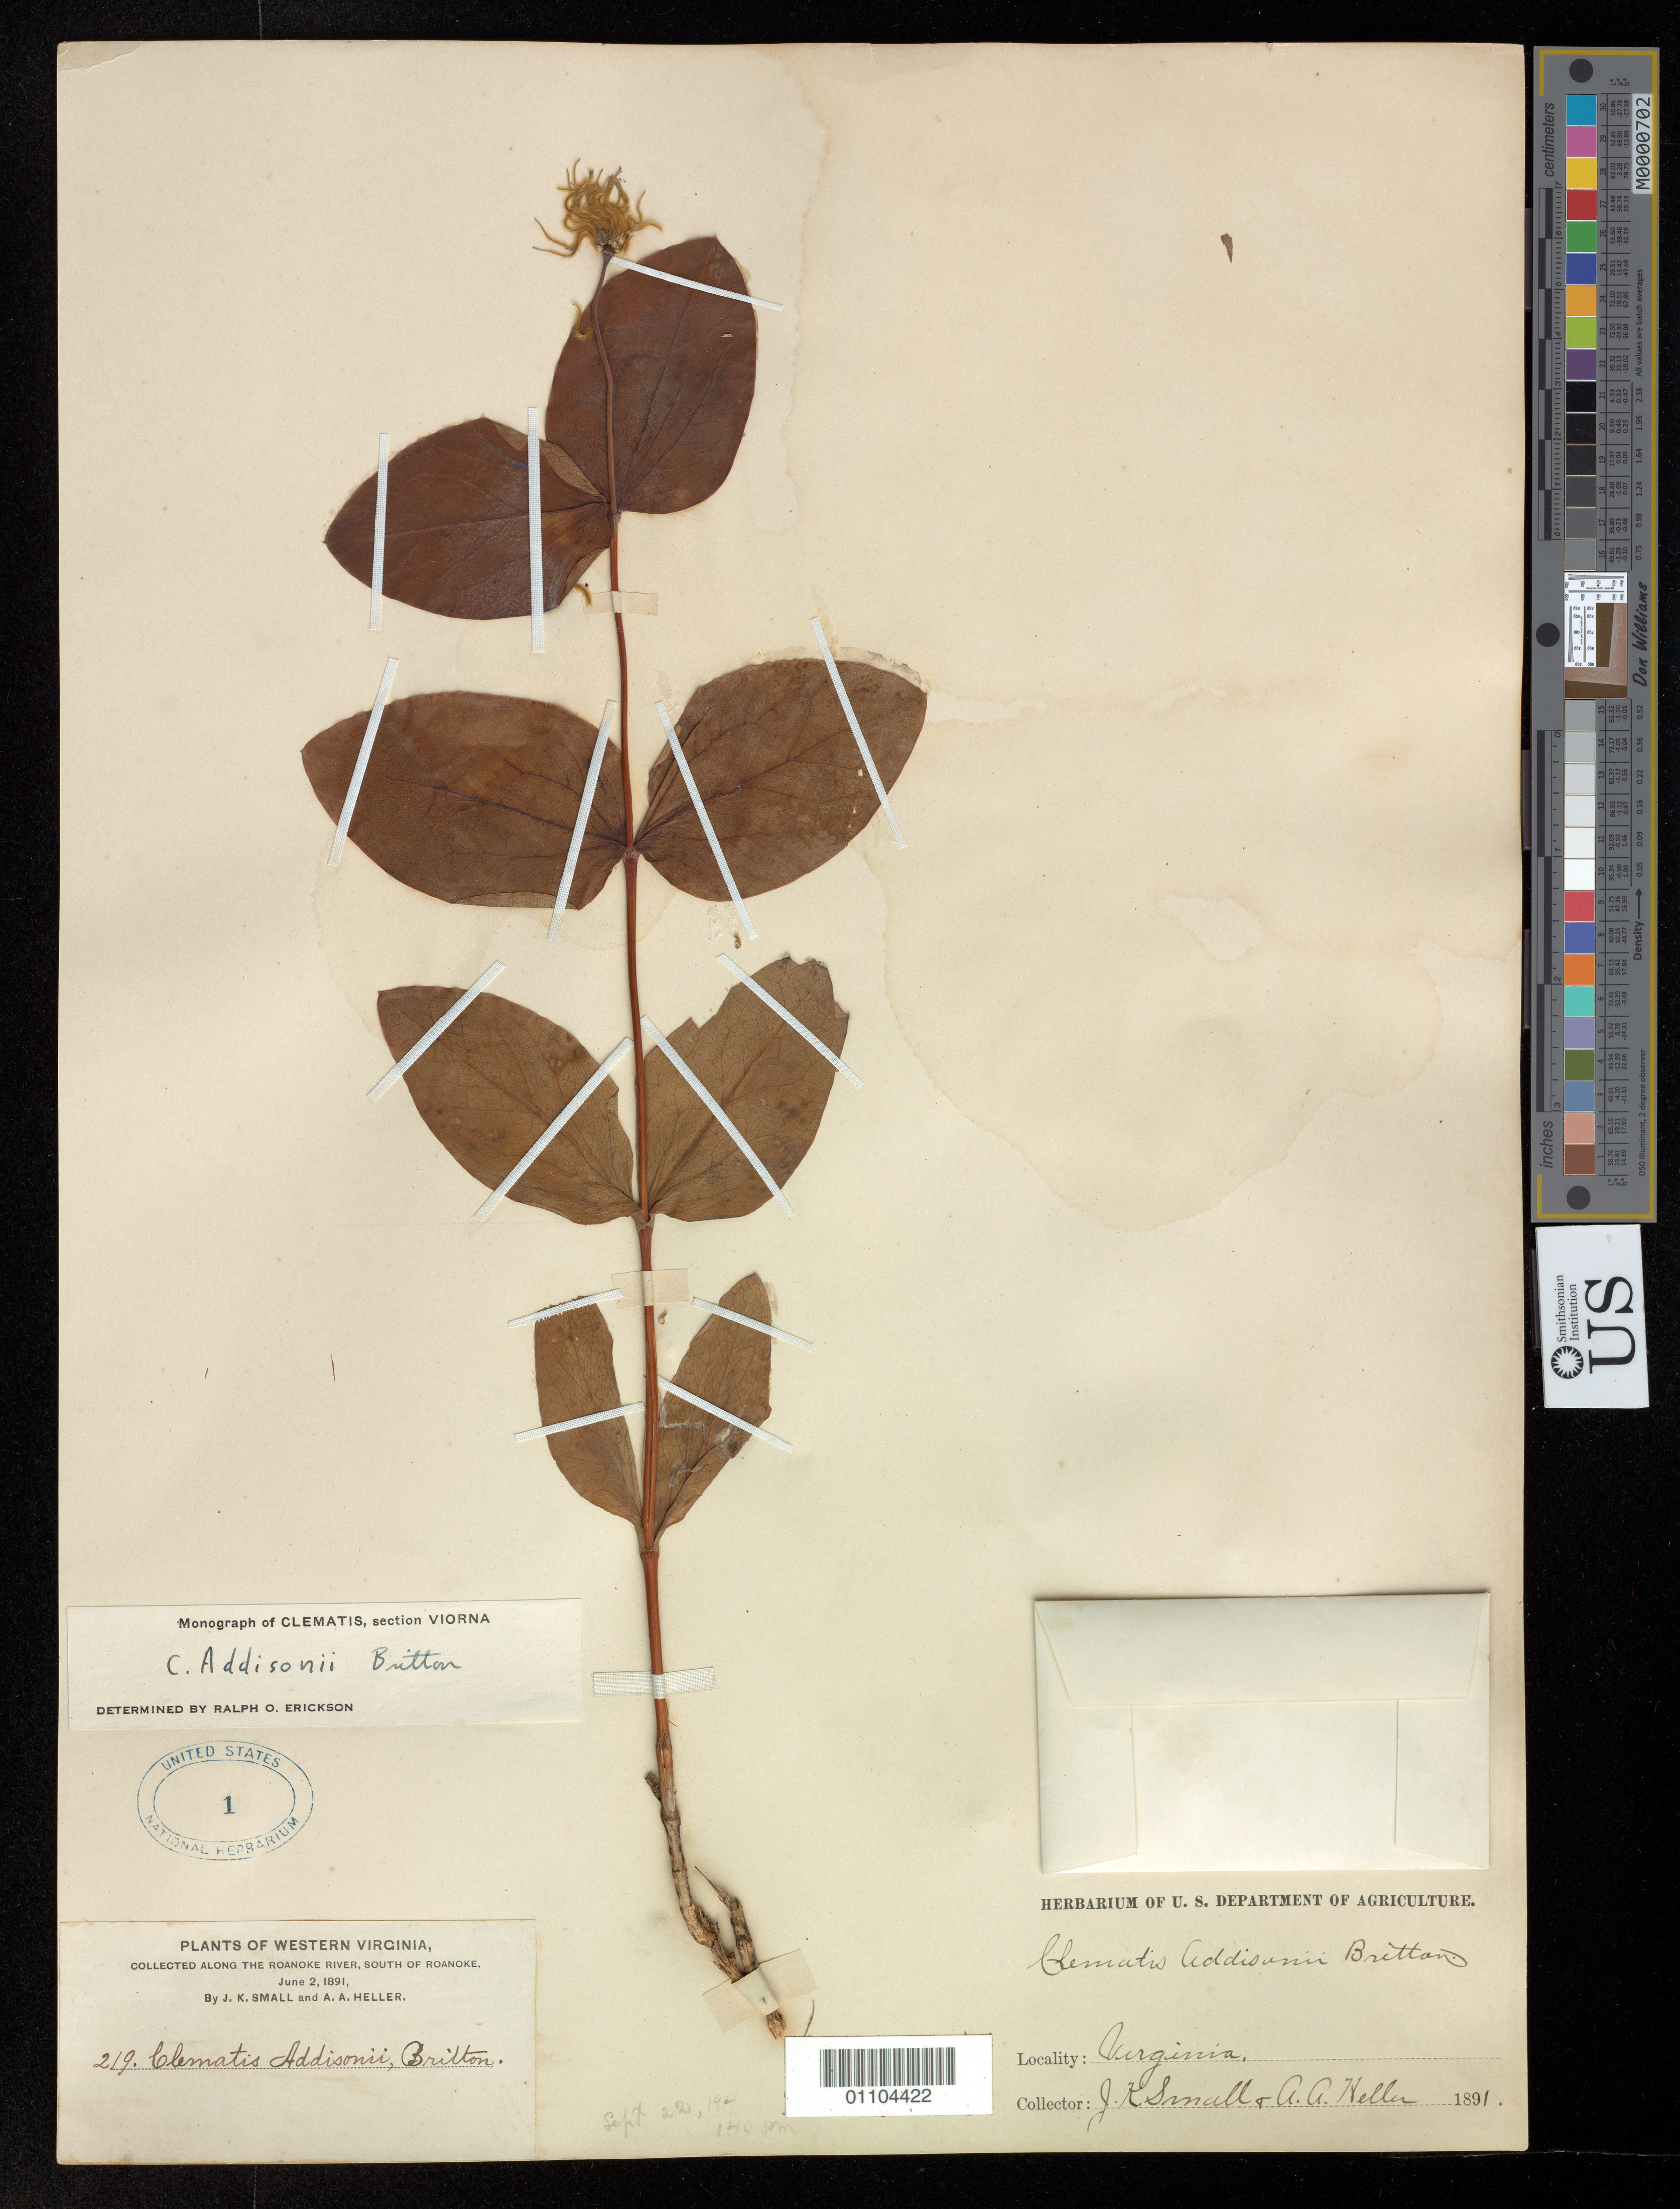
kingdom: Plantae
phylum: Tracheophyta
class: Magnoliopsida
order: Ranunculales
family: Ranunculaceae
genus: Clematis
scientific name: Clematis addisonii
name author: Britton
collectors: J. K. Small & A. A. Heller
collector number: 219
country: United States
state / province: Virginia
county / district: Roanoke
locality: Along Roanoke River, S of Roanoke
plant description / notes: Sheet #1 of the US National Herbarium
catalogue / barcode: US 1